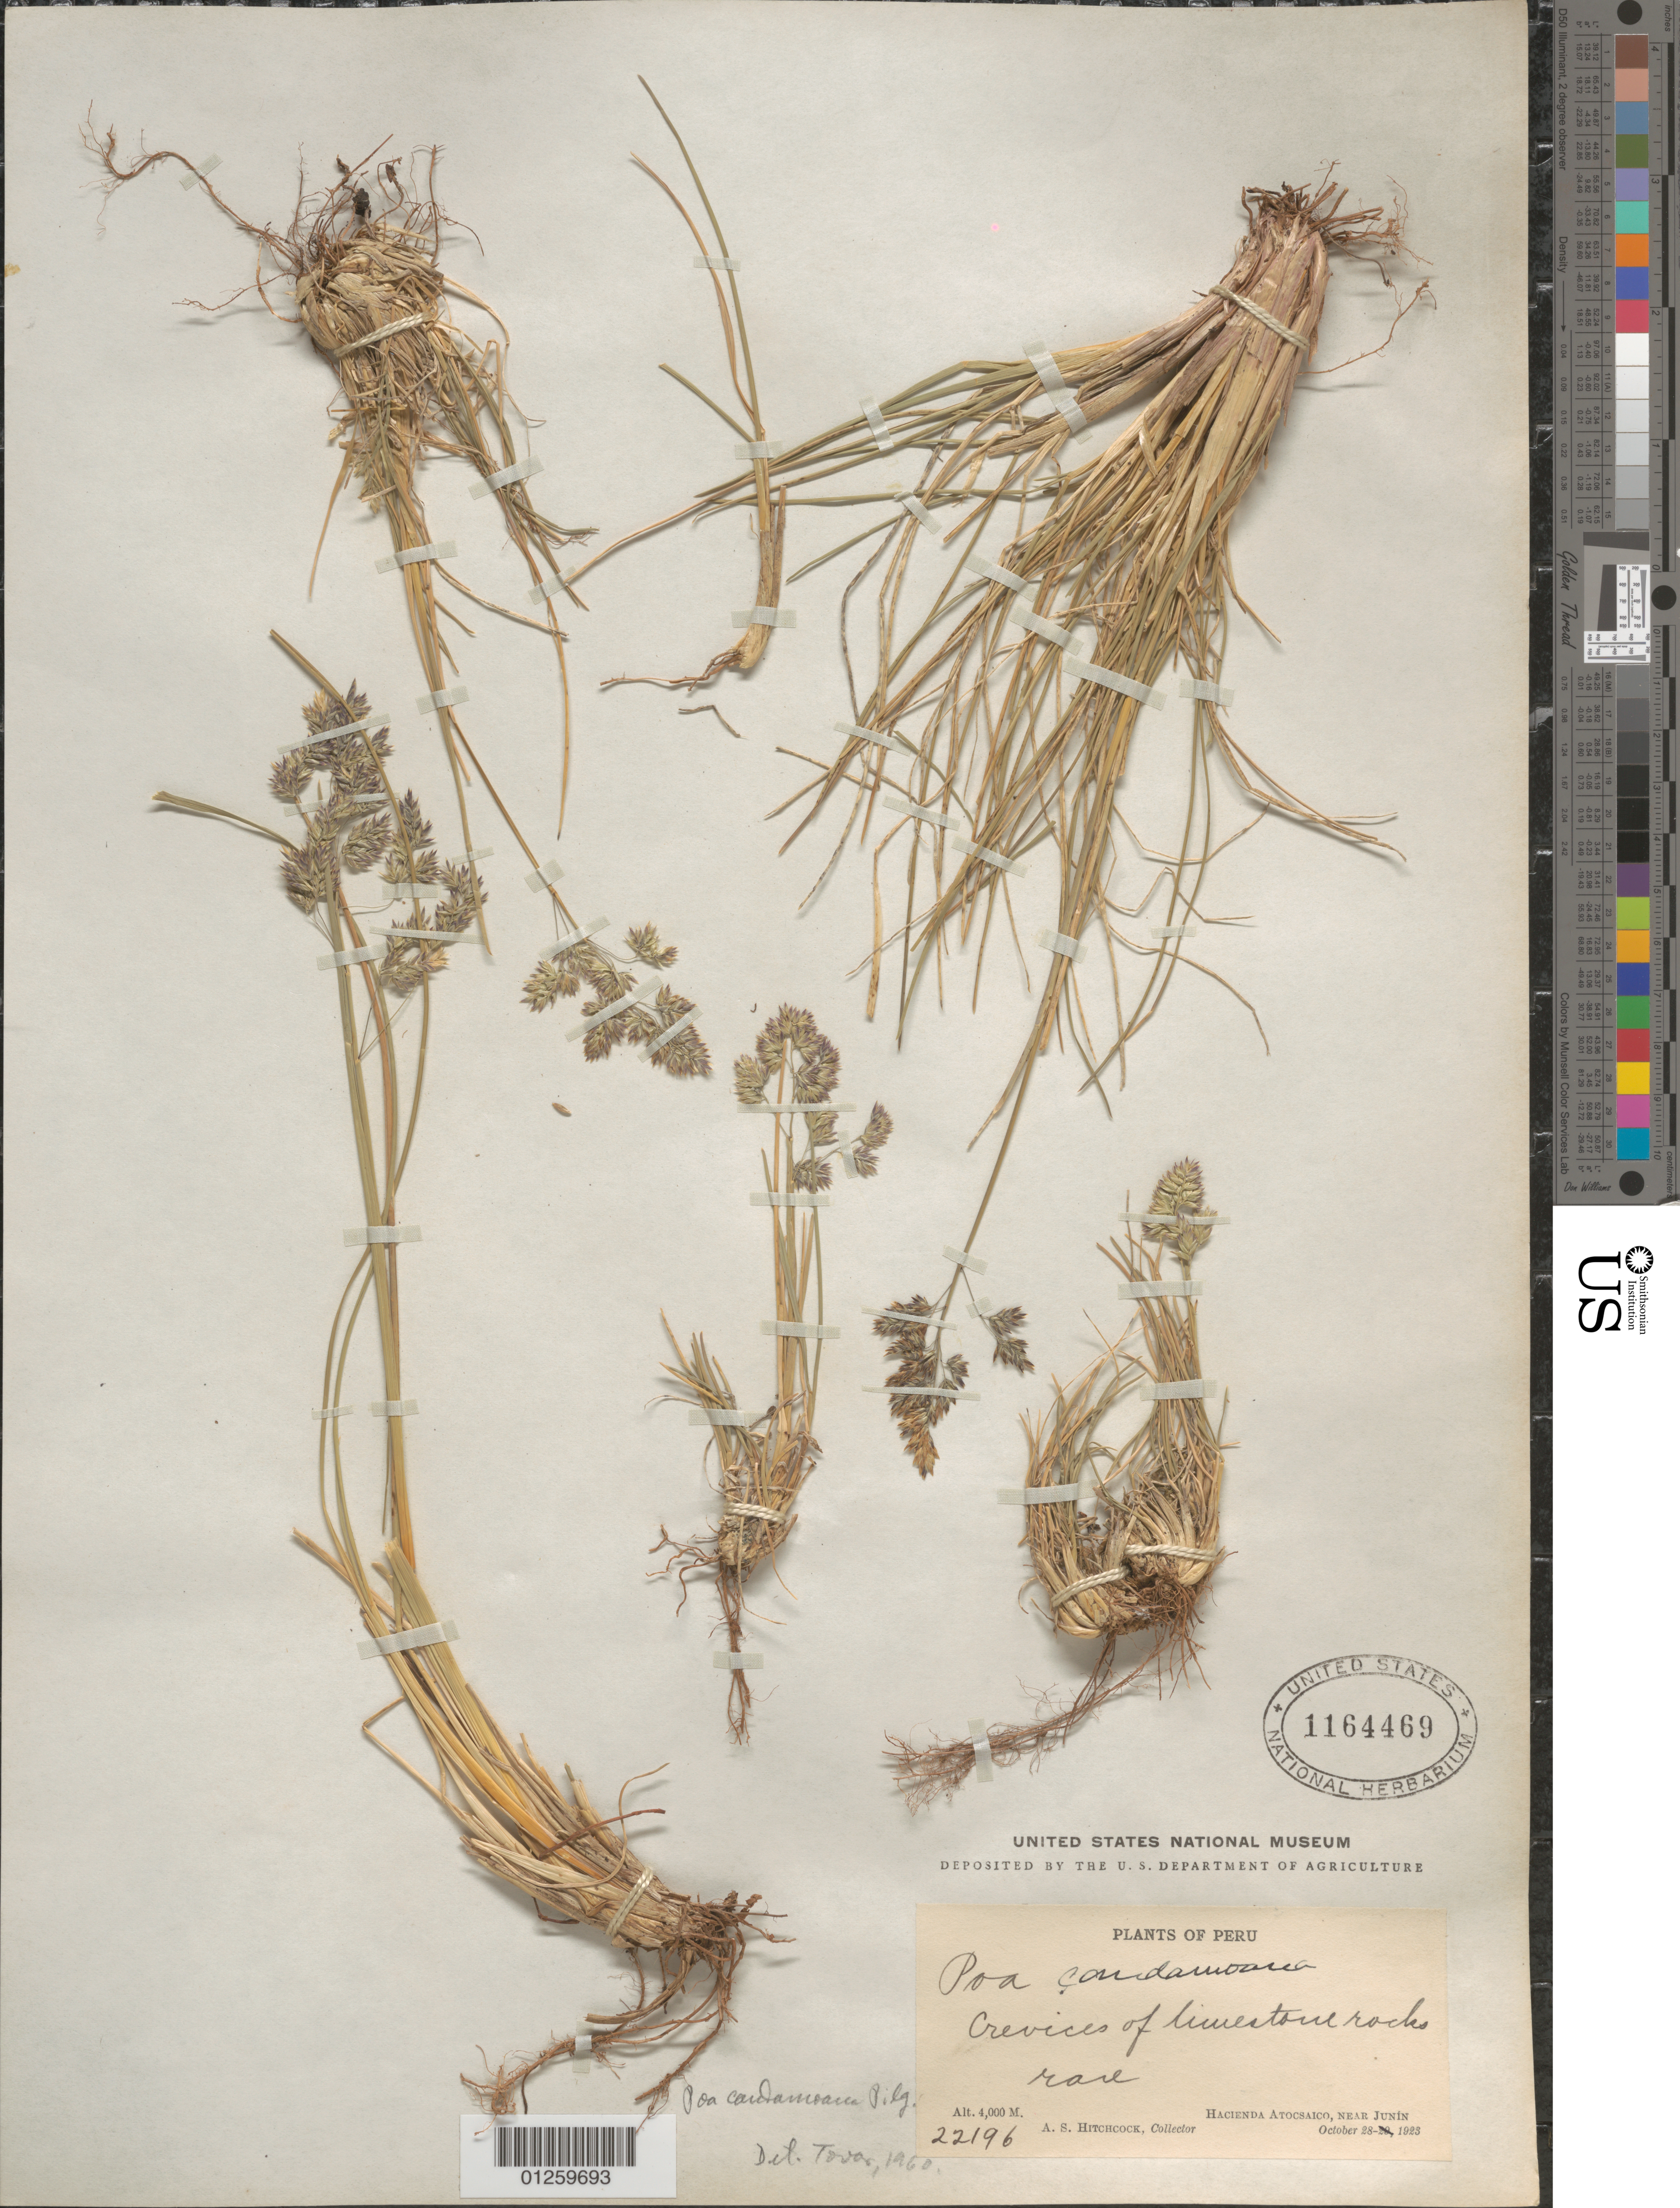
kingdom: Plantae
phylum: Tracheophyta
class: Liliopsida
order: Poales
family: Poaceae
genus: Poa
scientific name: Poa candamoana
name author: Pilg.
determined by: Soreng, Robert J., Research Associate (BOT), Smithsonian Institution - National Museum of Natural History (UNITED STATES)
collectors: A. S. Hitchcock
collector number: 22196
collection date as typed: October 28, 1923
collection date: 1923-10-28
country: Peru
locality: Hacienda Atocsaico, near Junin.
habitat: crevices of limestone rocks rare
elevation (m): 4000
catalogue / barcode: US 1164469